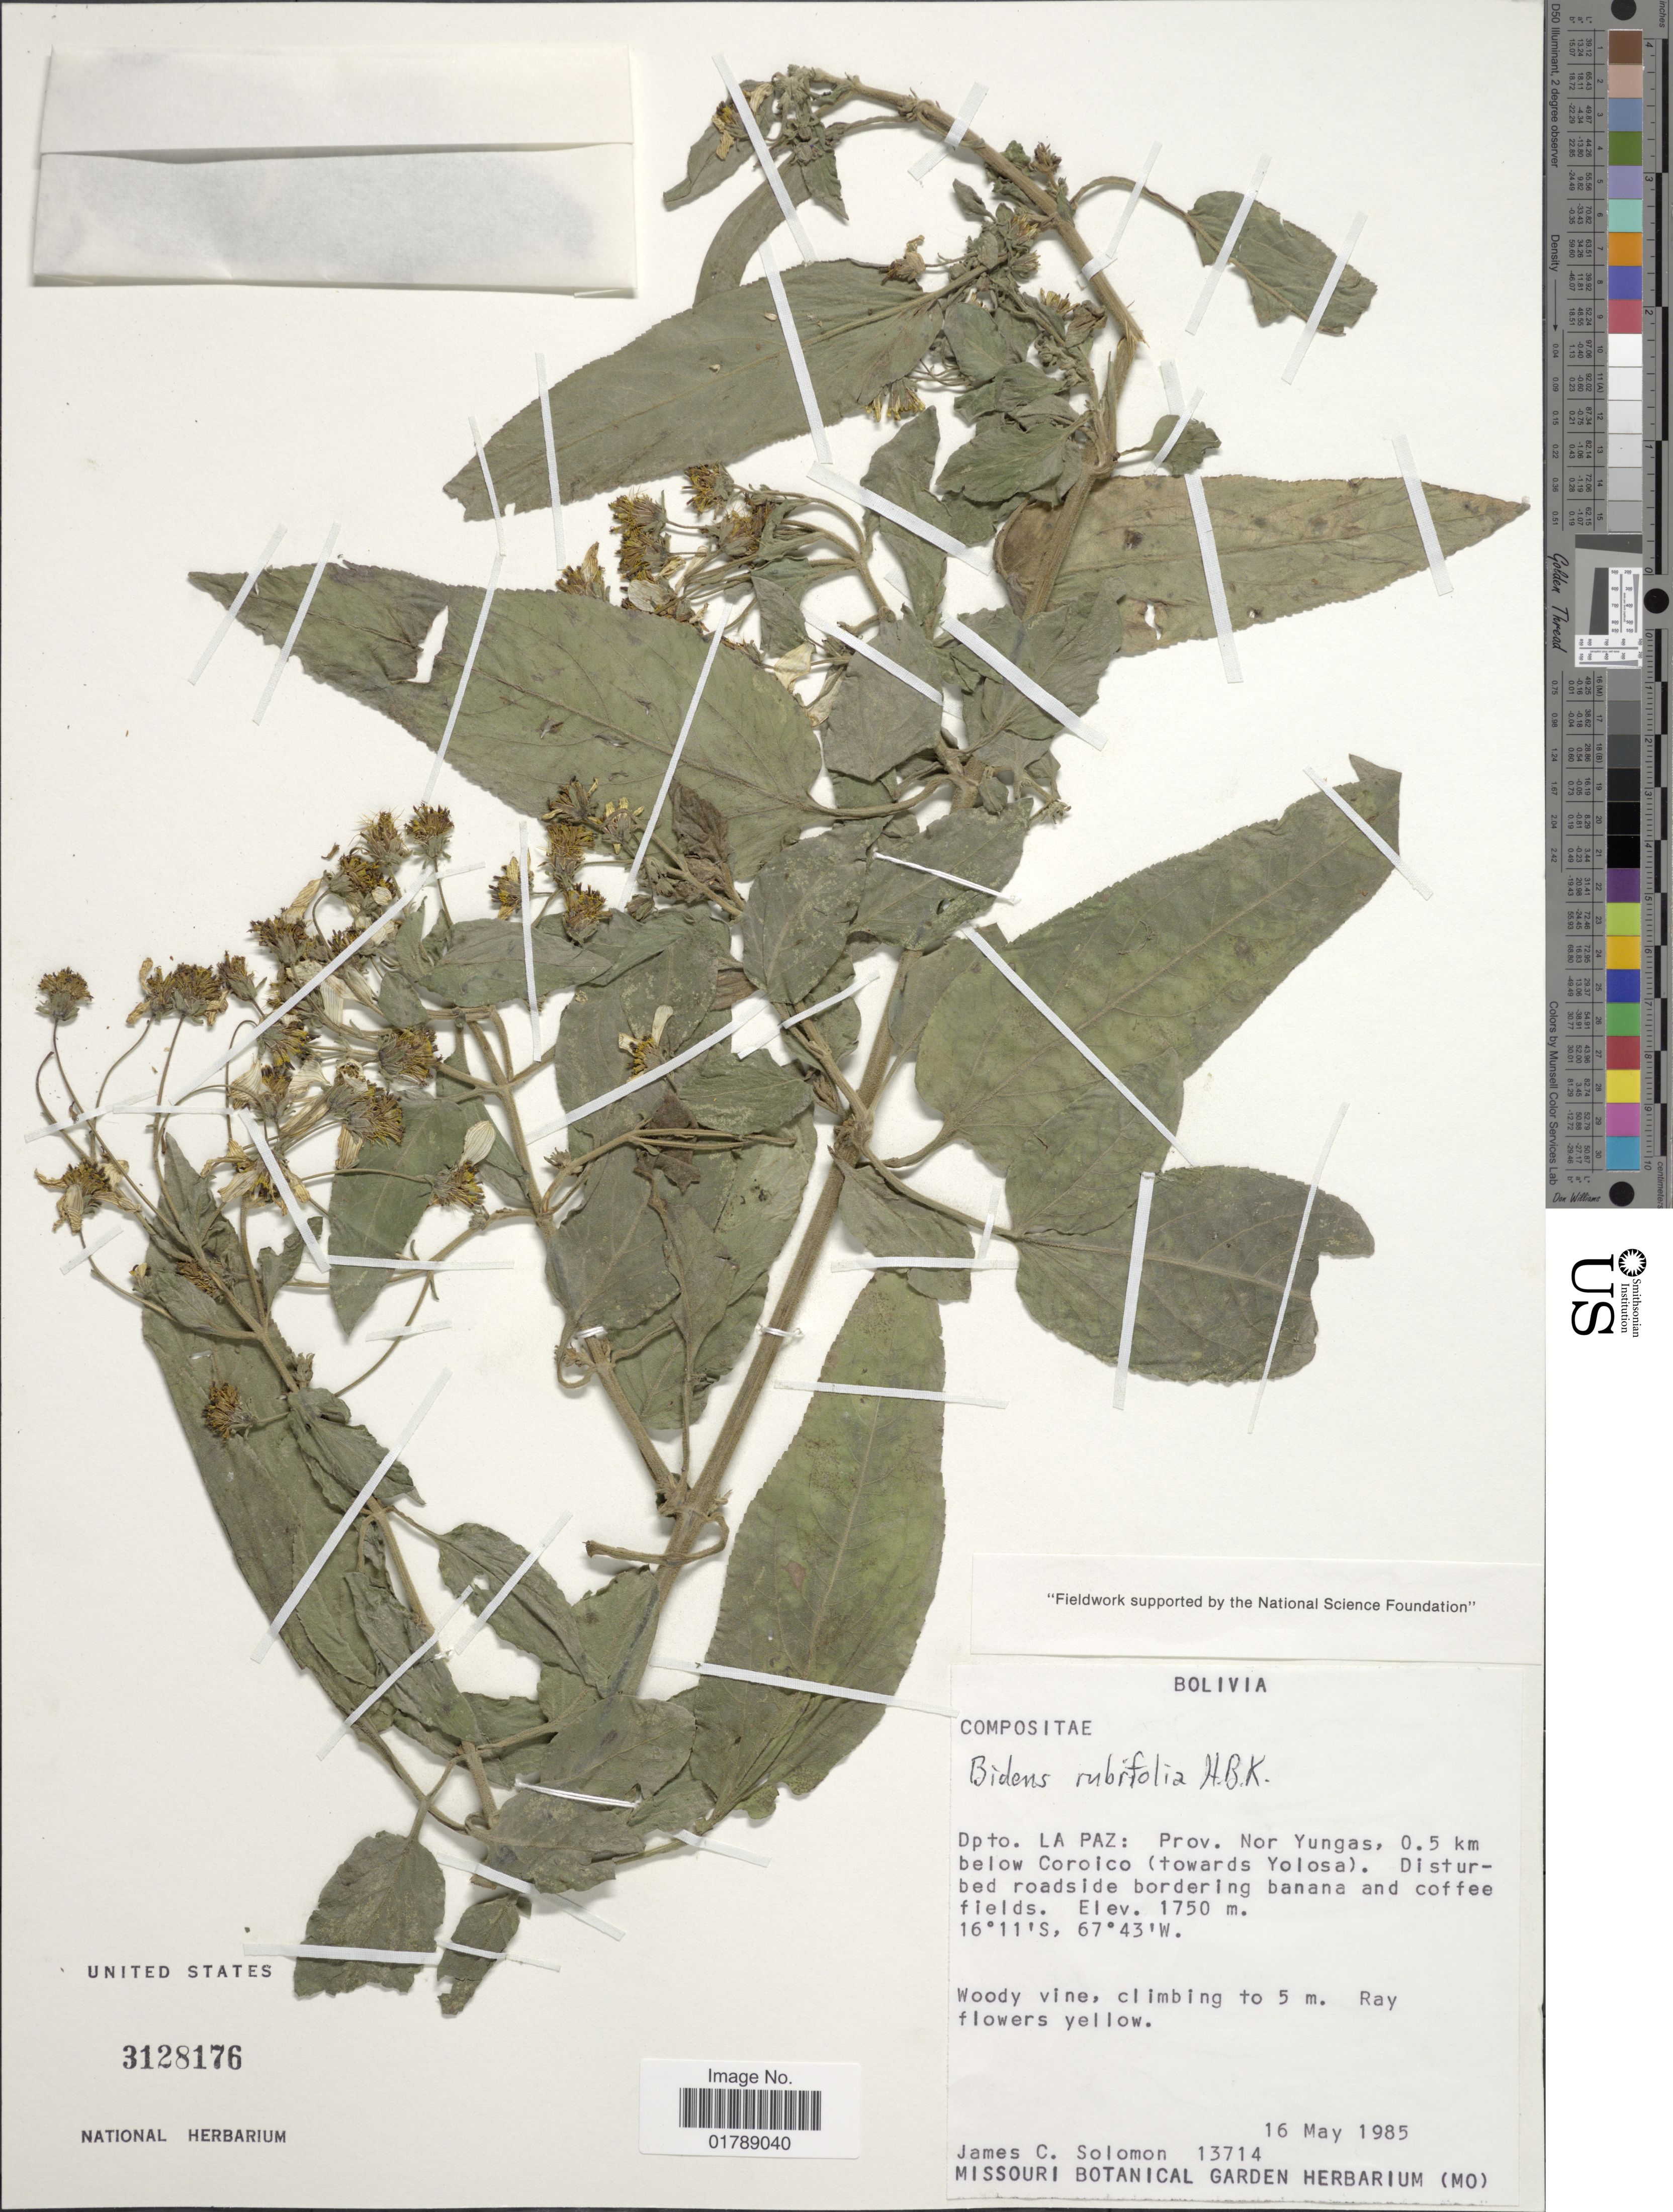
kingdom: Plantae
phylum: Tracheophyta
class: Magnoliopsida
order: Asterales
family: Asteraceae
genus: Bidens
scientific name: Bidens segetum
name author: Mart. ex Colla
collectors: J. C. Solomon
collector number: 13714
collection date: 1985-05-16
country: Bolivia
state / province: La Paz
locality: Prov. Nor Yungas, 0.5 km below Coroico (towards Yolosa)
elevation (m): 1750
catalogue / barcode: US 3128176